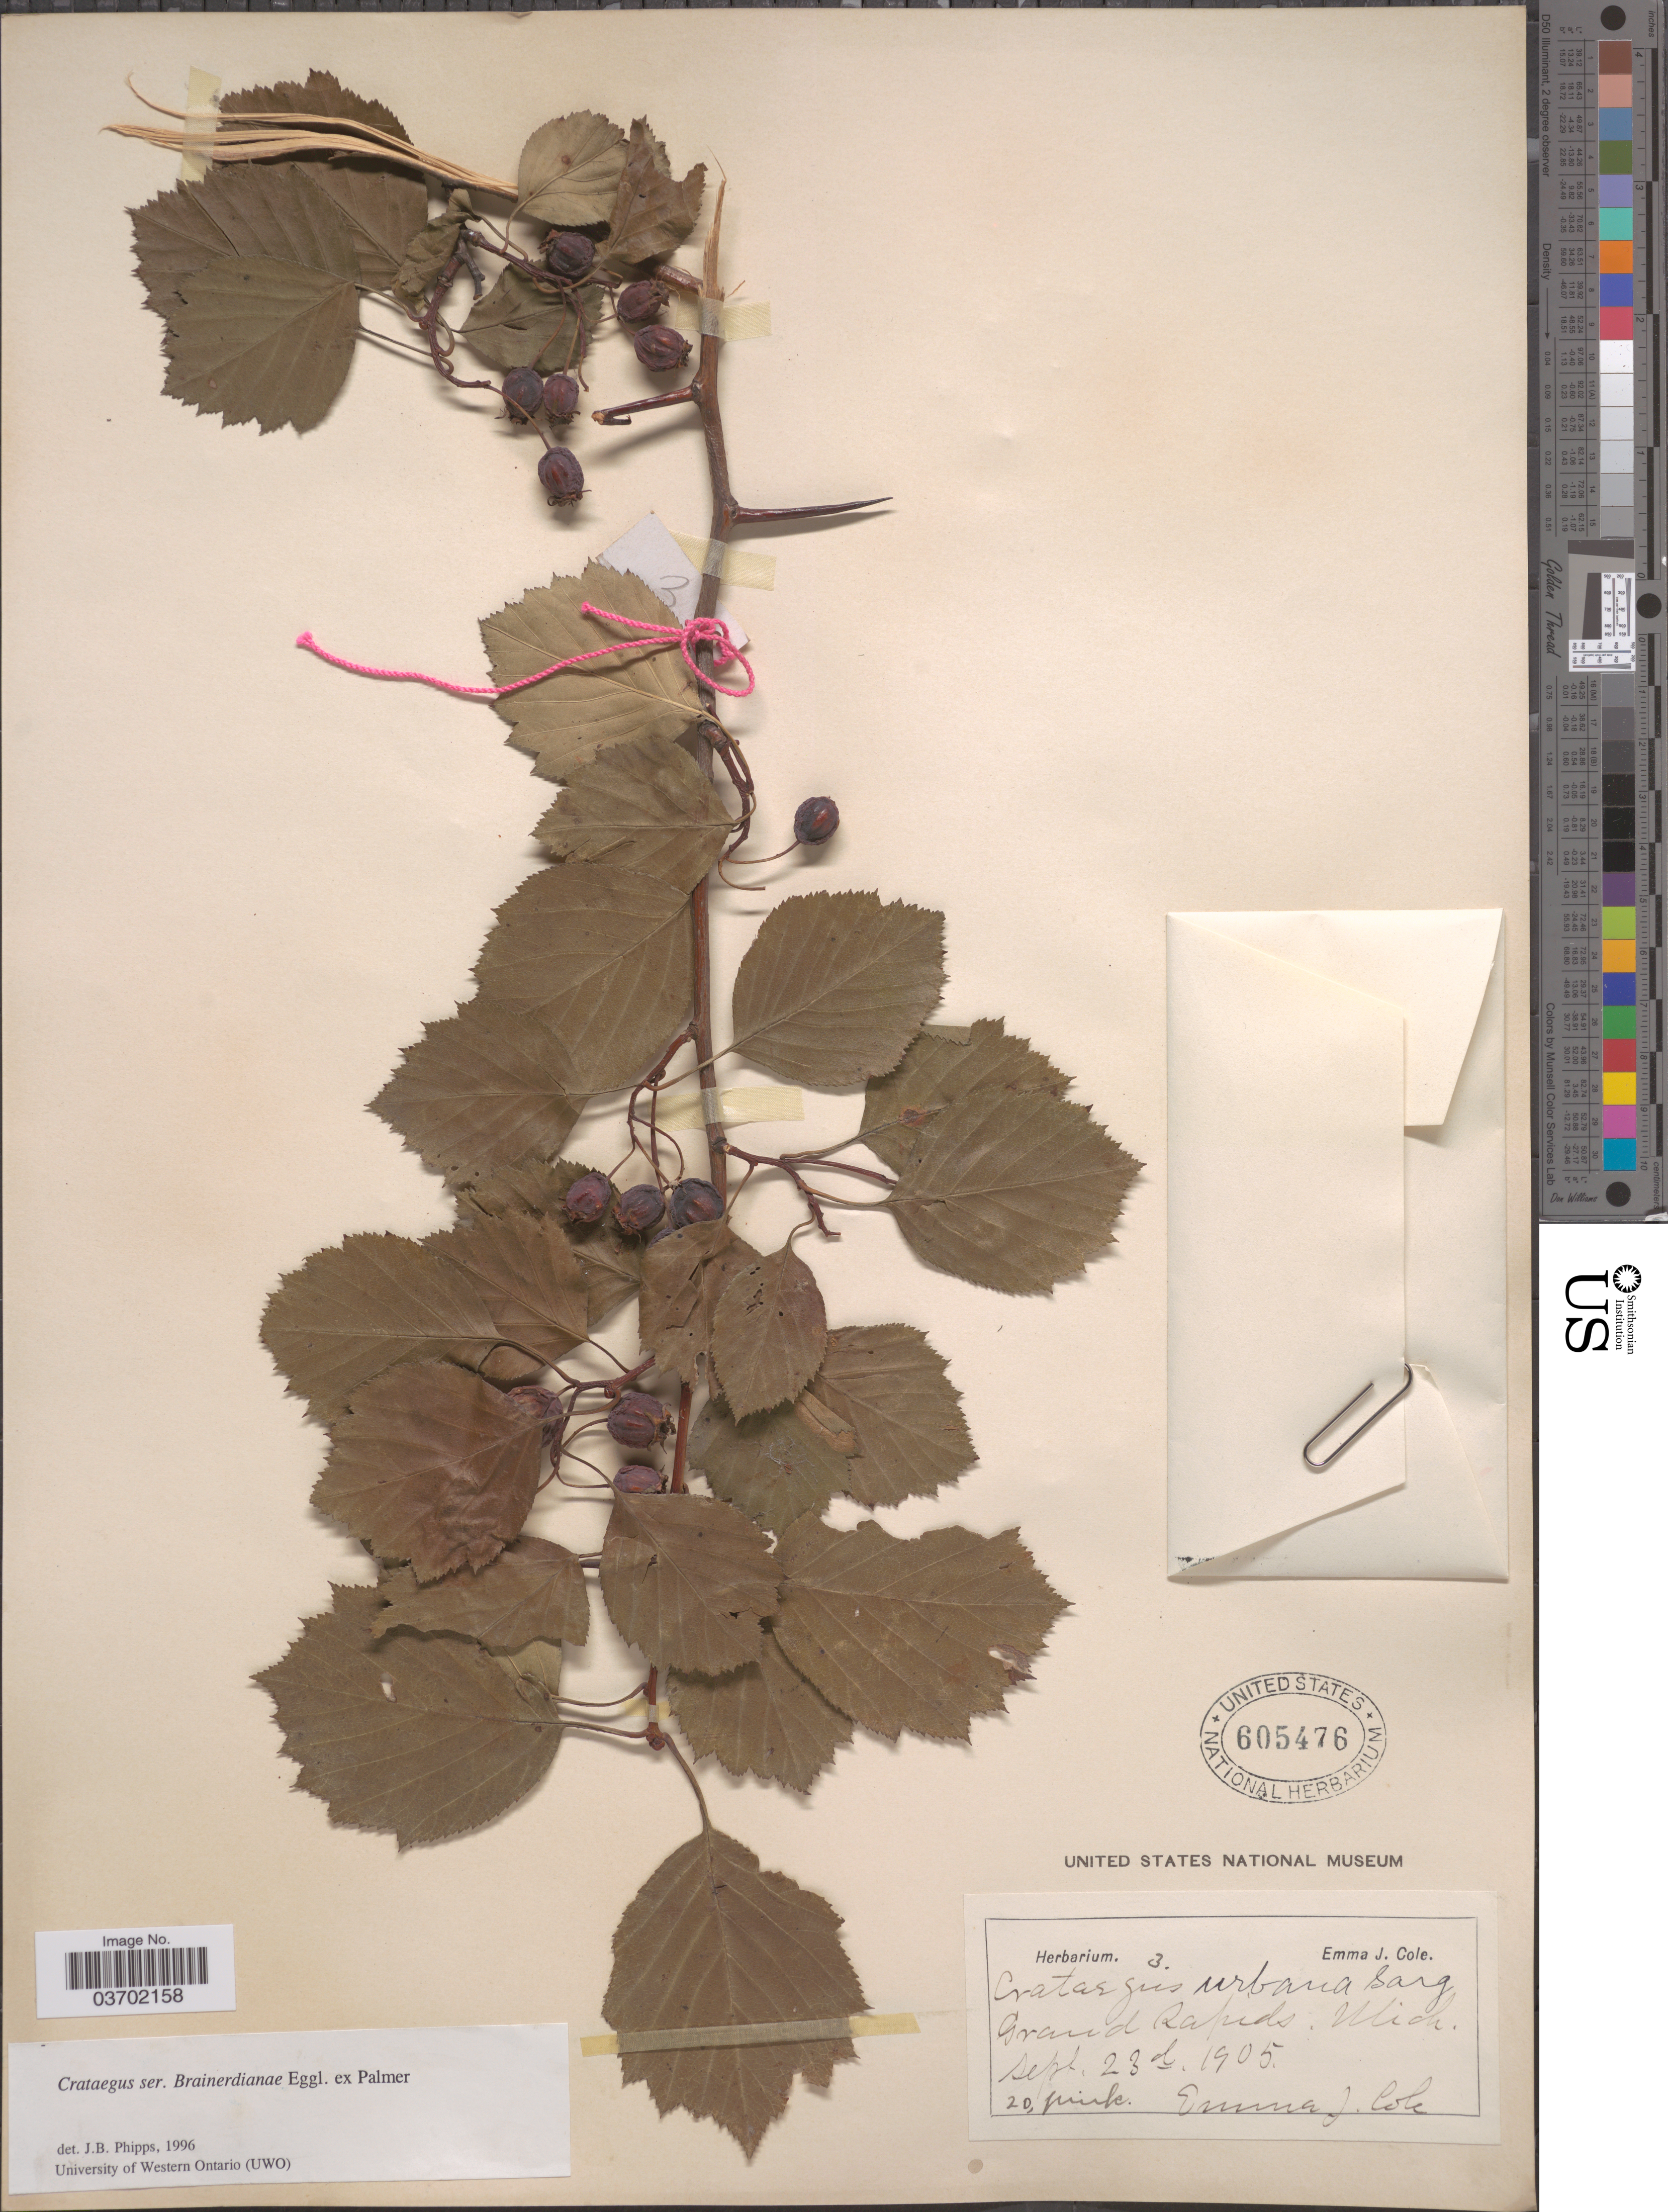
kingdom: Plantae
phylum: Tracheophyta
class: Magnoliopsida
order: Rosales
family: Rosaceae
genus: Crataegus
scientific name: Crataegus urbana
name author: Sarg.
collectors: E. Cole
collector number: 3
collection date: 1905-09-23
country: United States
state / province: Michigan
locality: Grand Rapids.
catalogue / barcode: US 605476